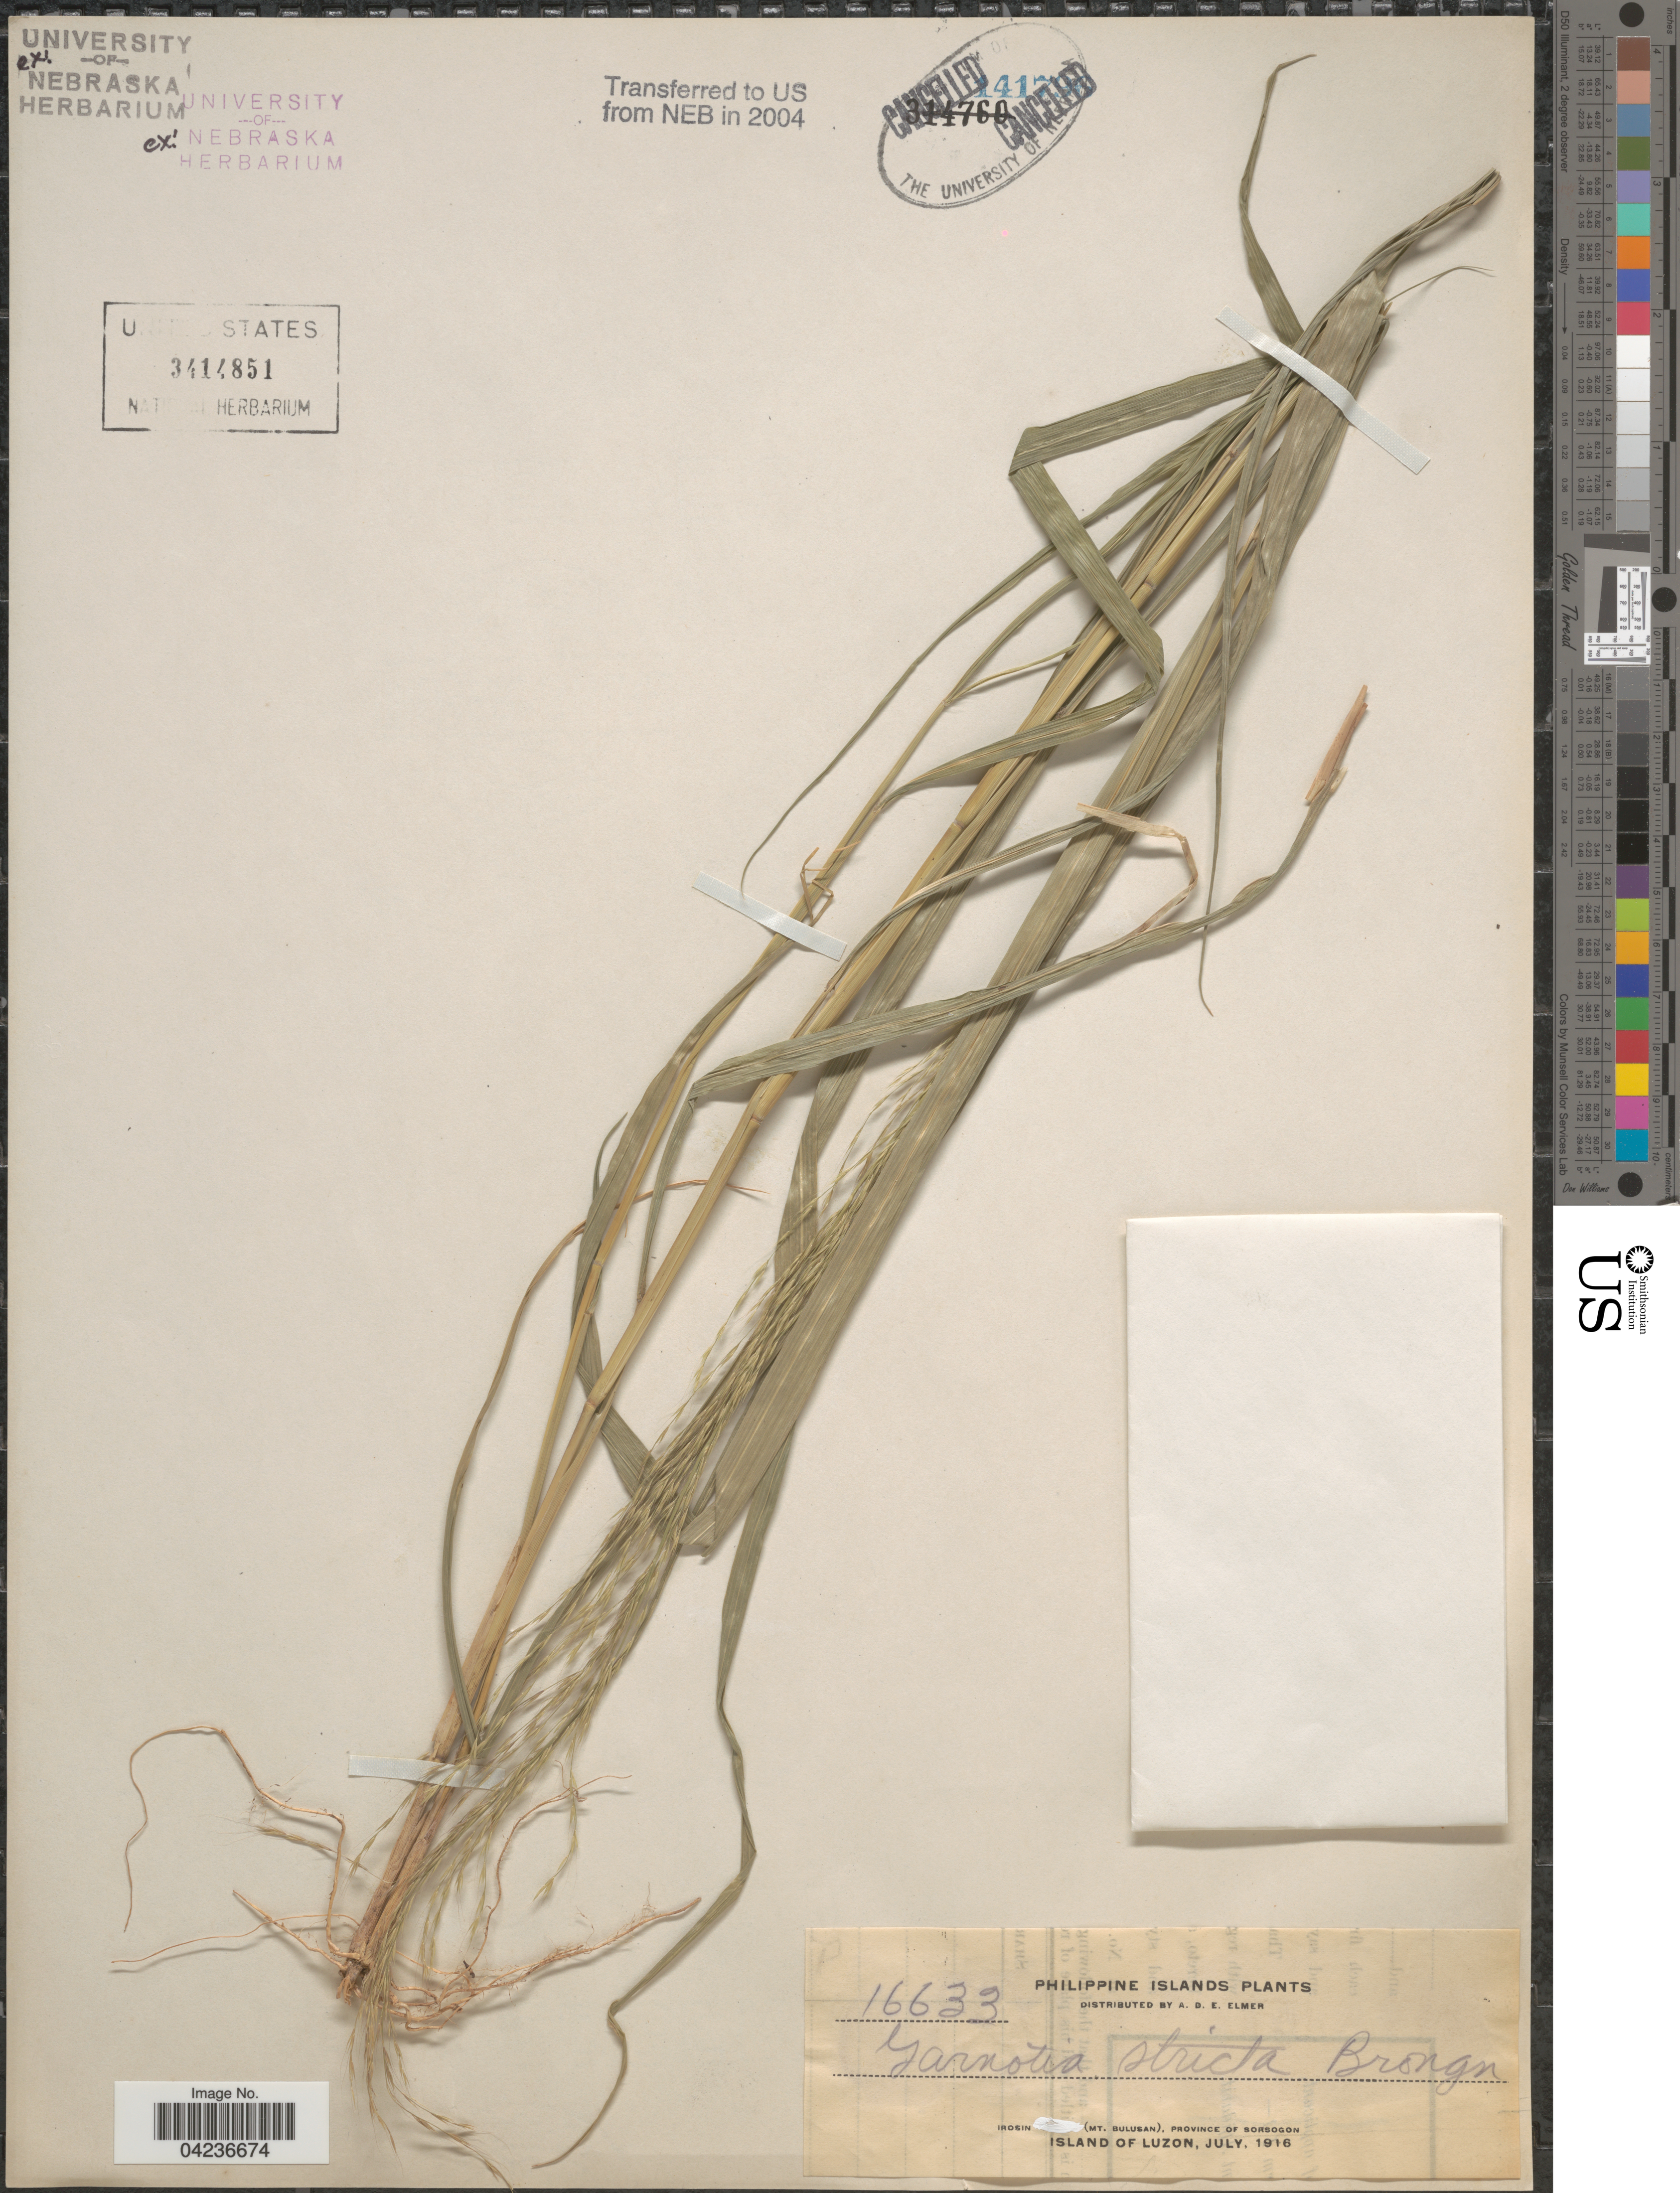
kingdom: Plantae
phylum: Tracheophyta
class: Liliopsida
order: Poales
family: Poaceae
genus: Garnotia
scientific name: Garnotia stricta var. longiseta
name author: Hack. in Kneuck.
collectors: A. D. E. Elmer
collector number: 16633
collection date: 1916-07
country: Philippines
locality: Philippine Islands. Irosin (Mt. Bulusan), Province of Sorsogon. Island of Luzon.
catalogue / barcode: US 3414851